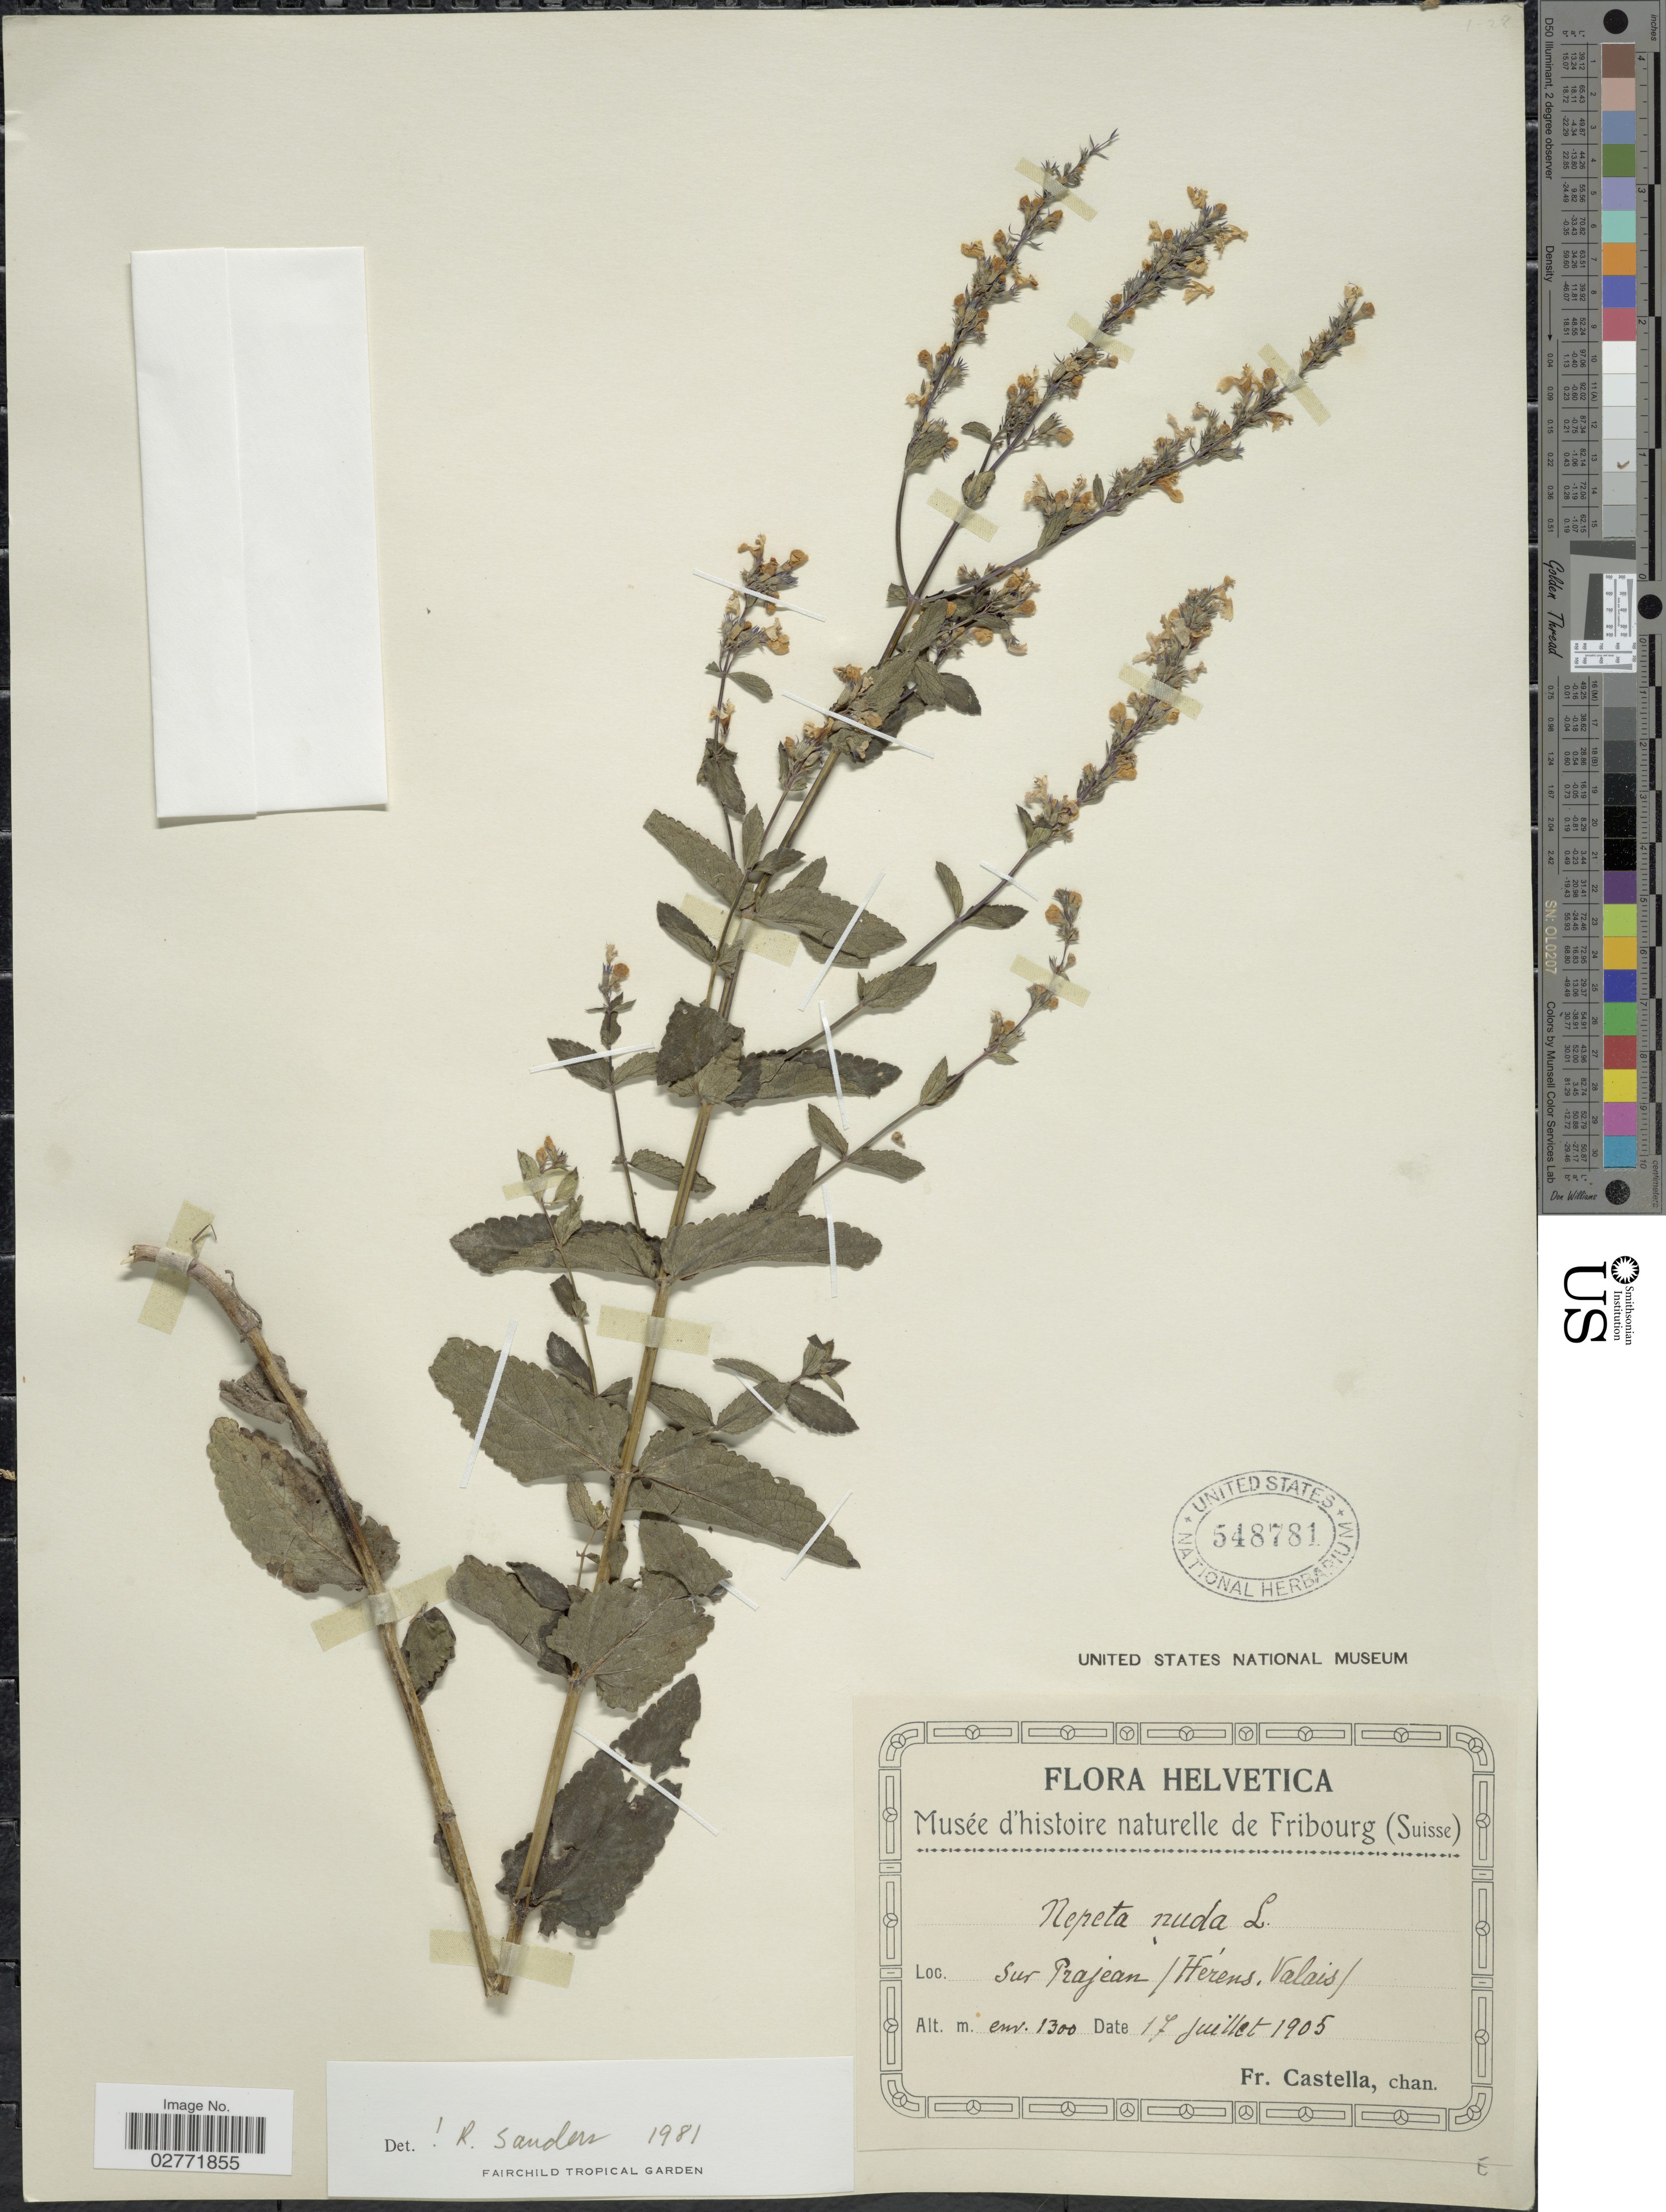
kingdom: Plantae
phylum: Tracheophyta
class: Magnoliopsida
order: Lamiales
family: Lamiaceae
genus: Nepeta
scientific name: Nepeta nuda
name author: L.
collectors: Fr. Castella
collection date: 1905-07-17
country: Switzerland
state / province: Valais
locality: Helvetica, Sur Prajean, Hérens. Valais.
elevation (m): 1300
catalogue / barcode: US 548781